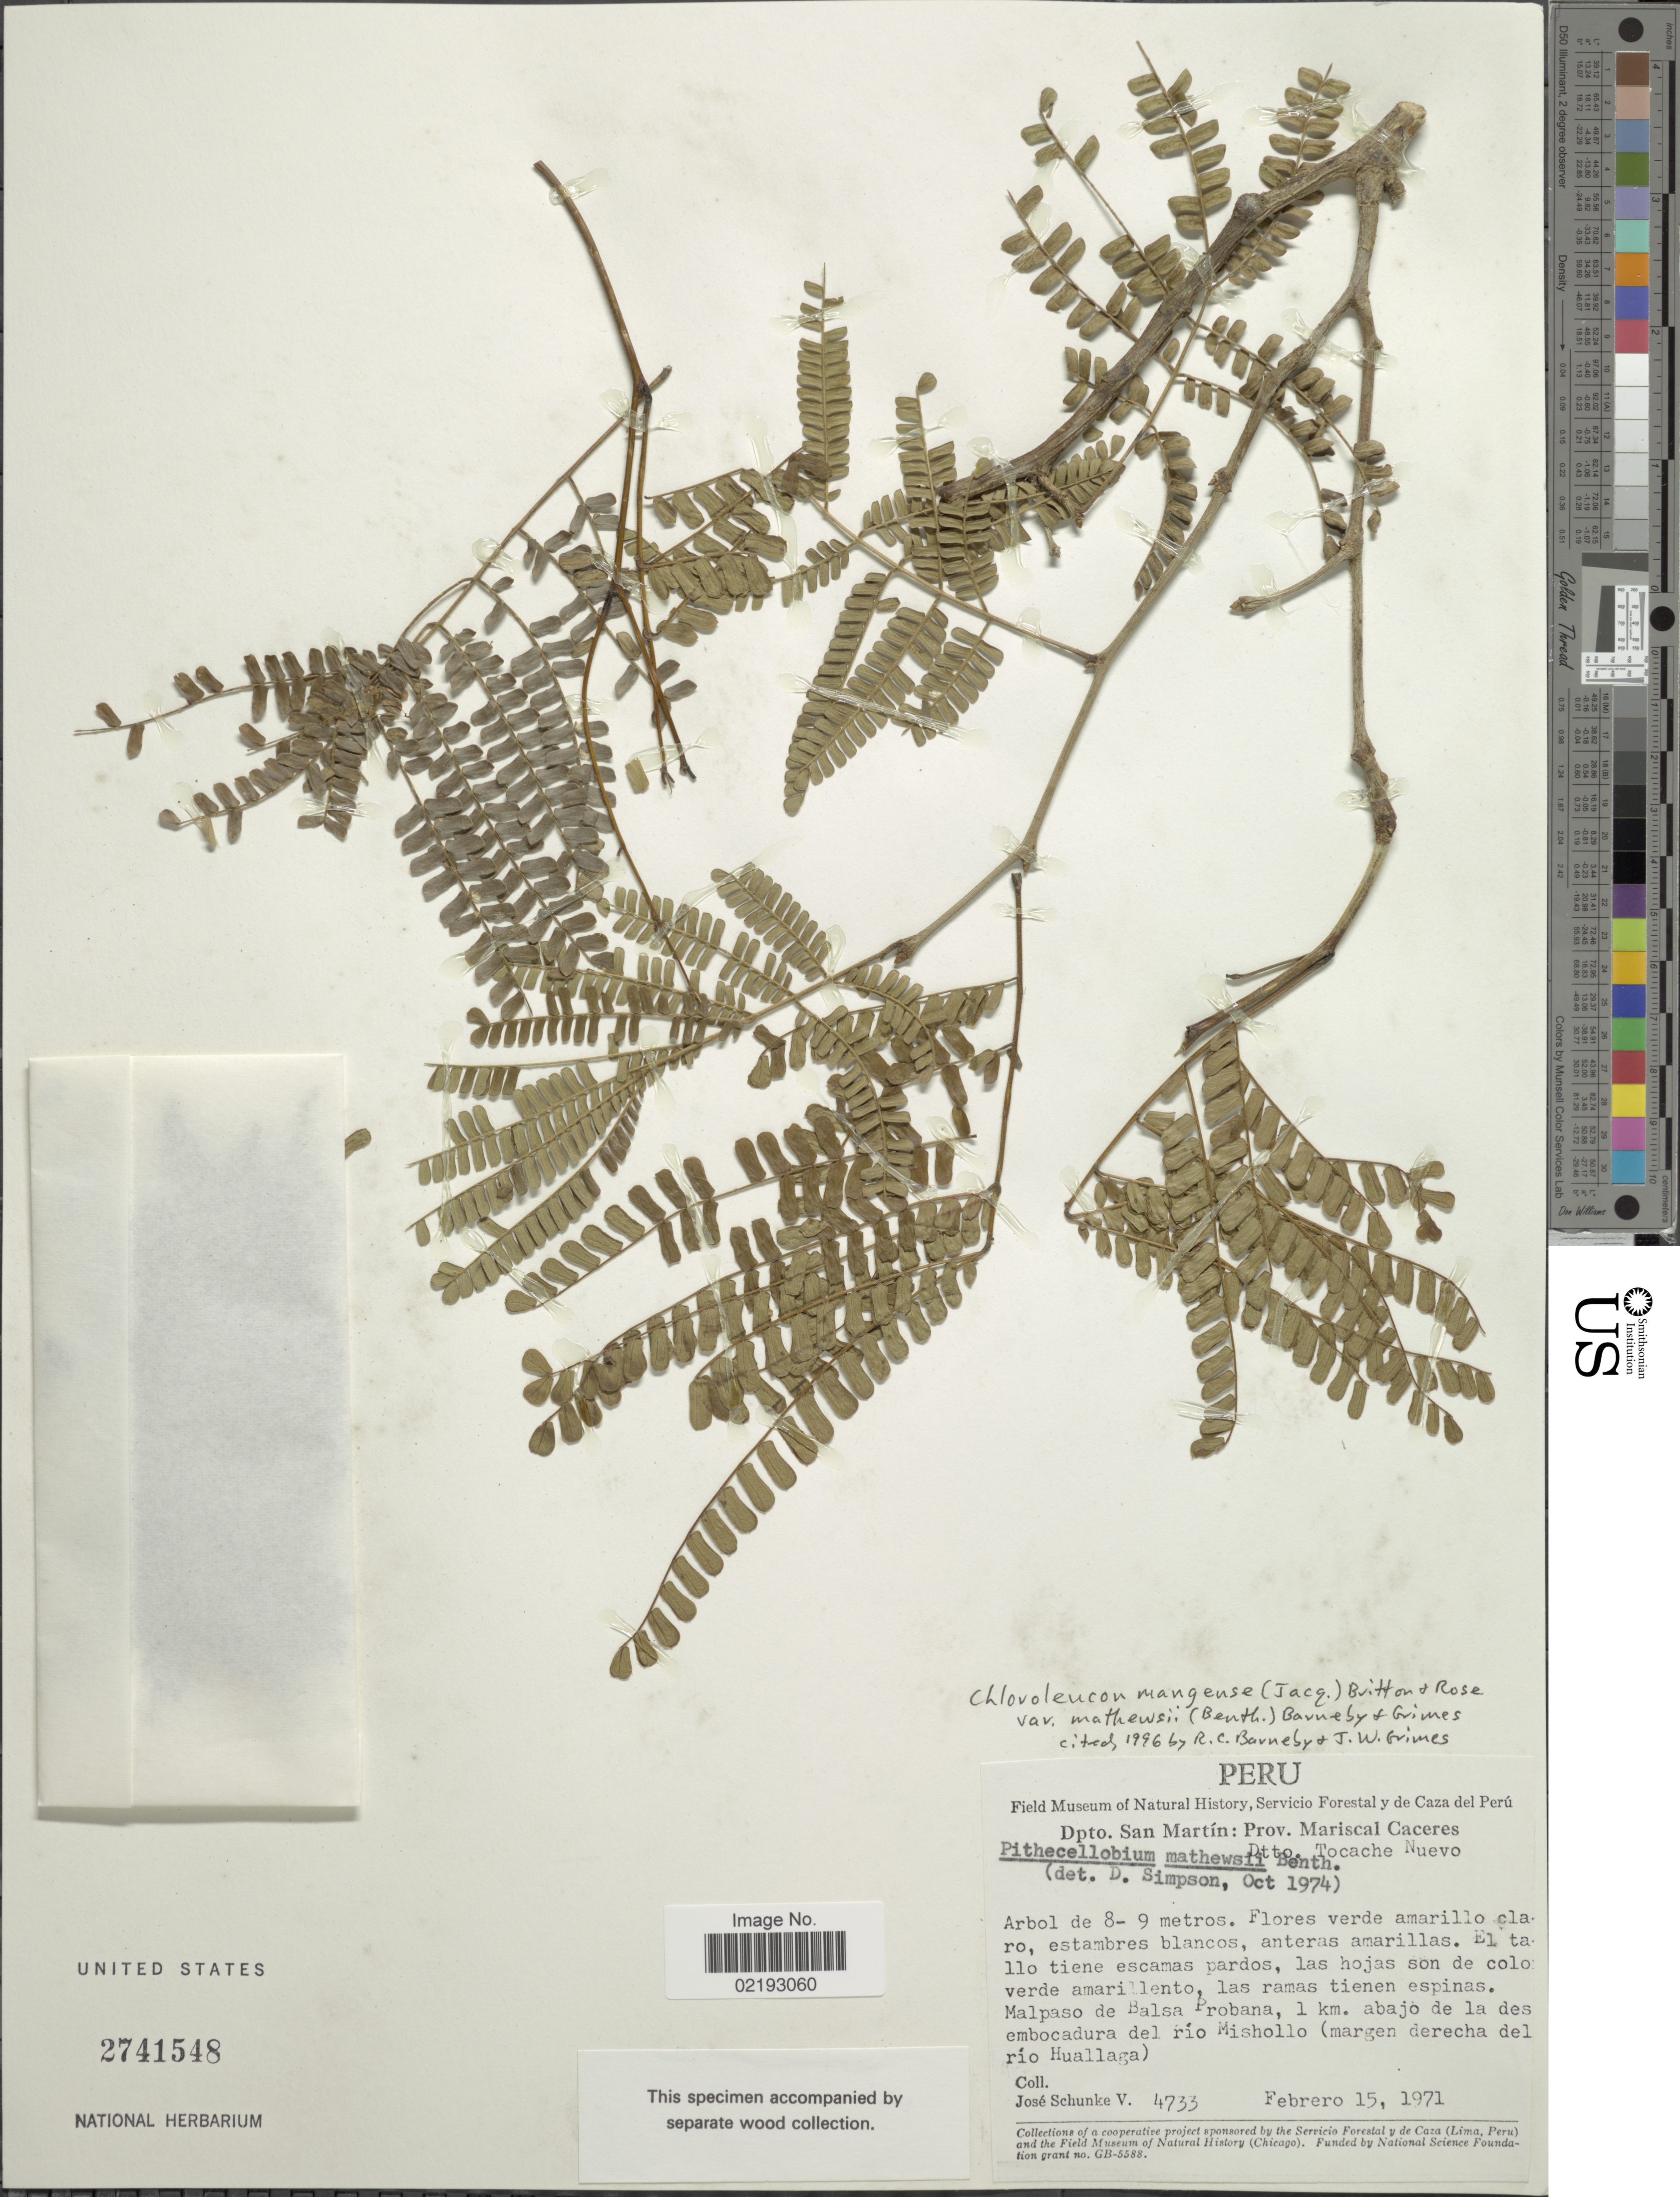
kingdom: Plantae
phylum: Tracheophyta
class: Magnoliopsida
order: Fabales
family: Fabaceae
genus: Chloroleucon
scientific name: Chloroleucon mangense var. mathewsii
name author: (Benth.) Barneby & J.W. Grimes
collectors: J. Schunke Vigo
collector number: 4733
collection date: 1971-02-15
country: Peru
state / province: San Martín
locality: Prov. Mariscal Caceres, Dtto. Tocache Nuevo, Malpaso de Balsa Probana, 1 km abajo de la des embocadura del rio Mishollo (margen derecha del Rio Huallaga)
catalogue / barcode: US 2741548